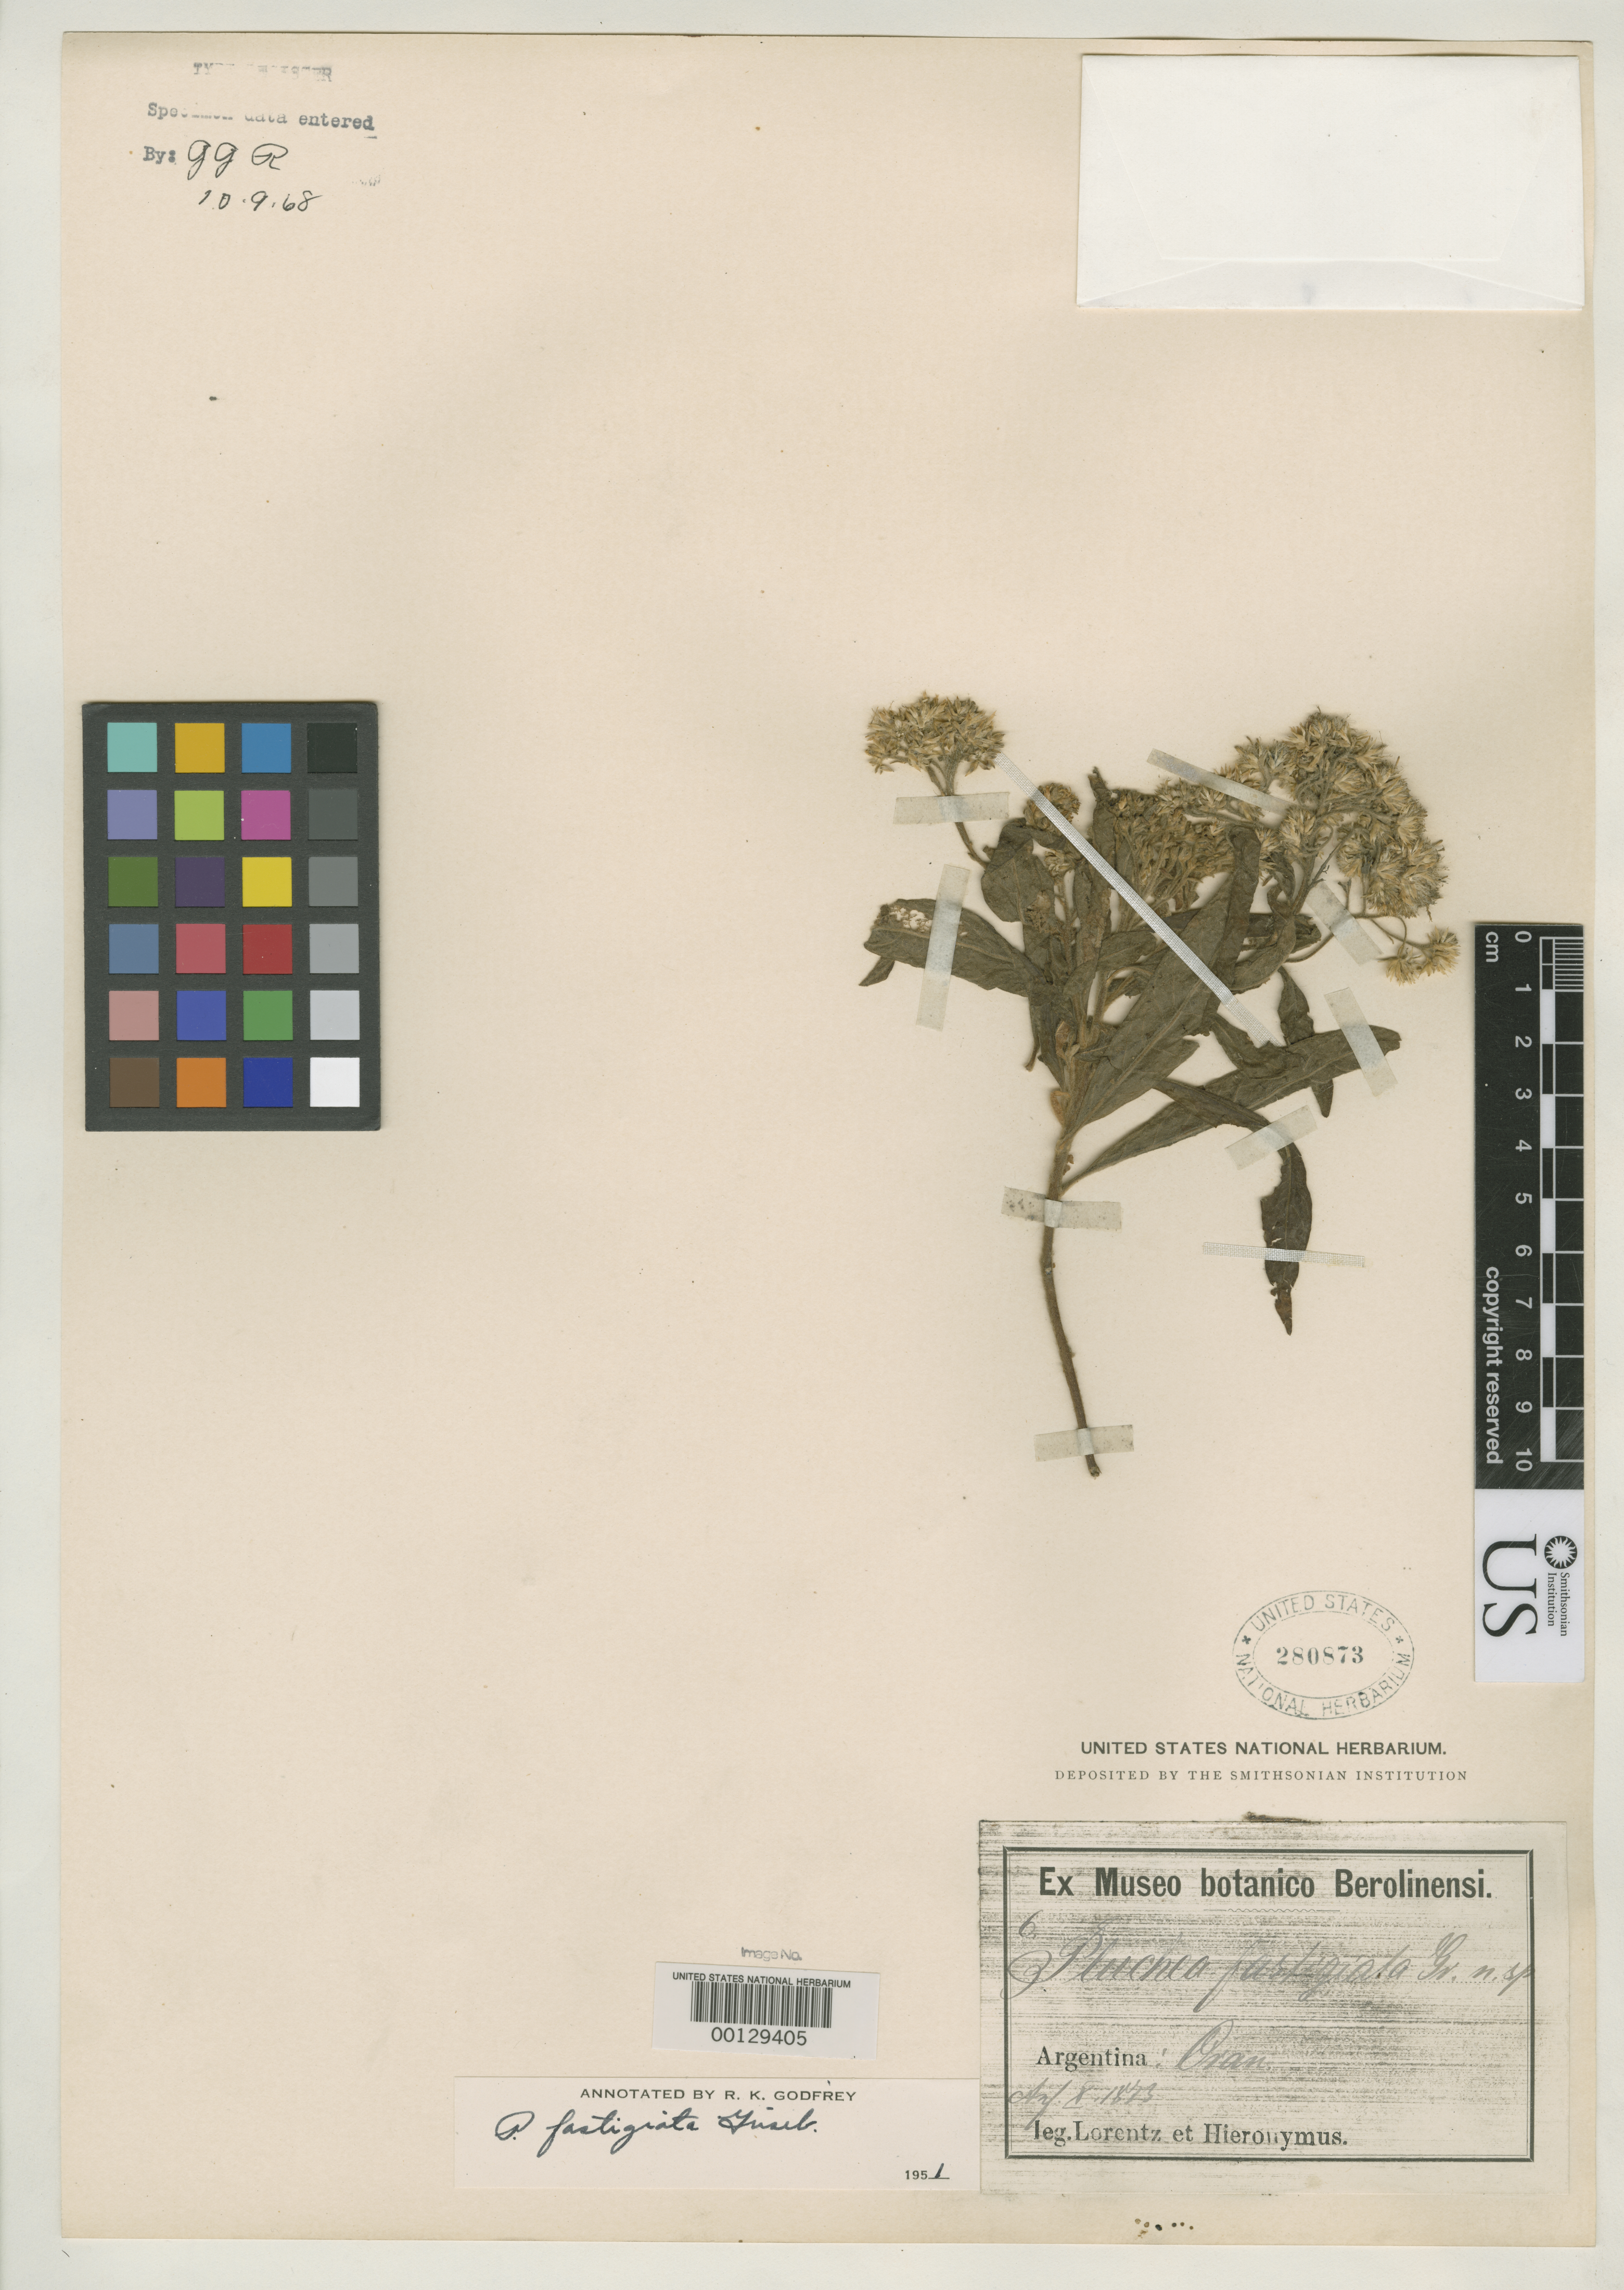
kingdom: Plantae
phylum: Tracheophyta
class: Magnoliopsida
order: Asterales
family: Asteraceae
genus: Pluchea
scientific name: Pluchea fastigiata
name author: Griseb.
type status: Type Material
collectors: P. G. Lorentz & G. H. Hieronymus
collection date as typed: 1873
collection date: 1873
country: Argentina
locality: Oran.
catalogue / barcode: US 280873